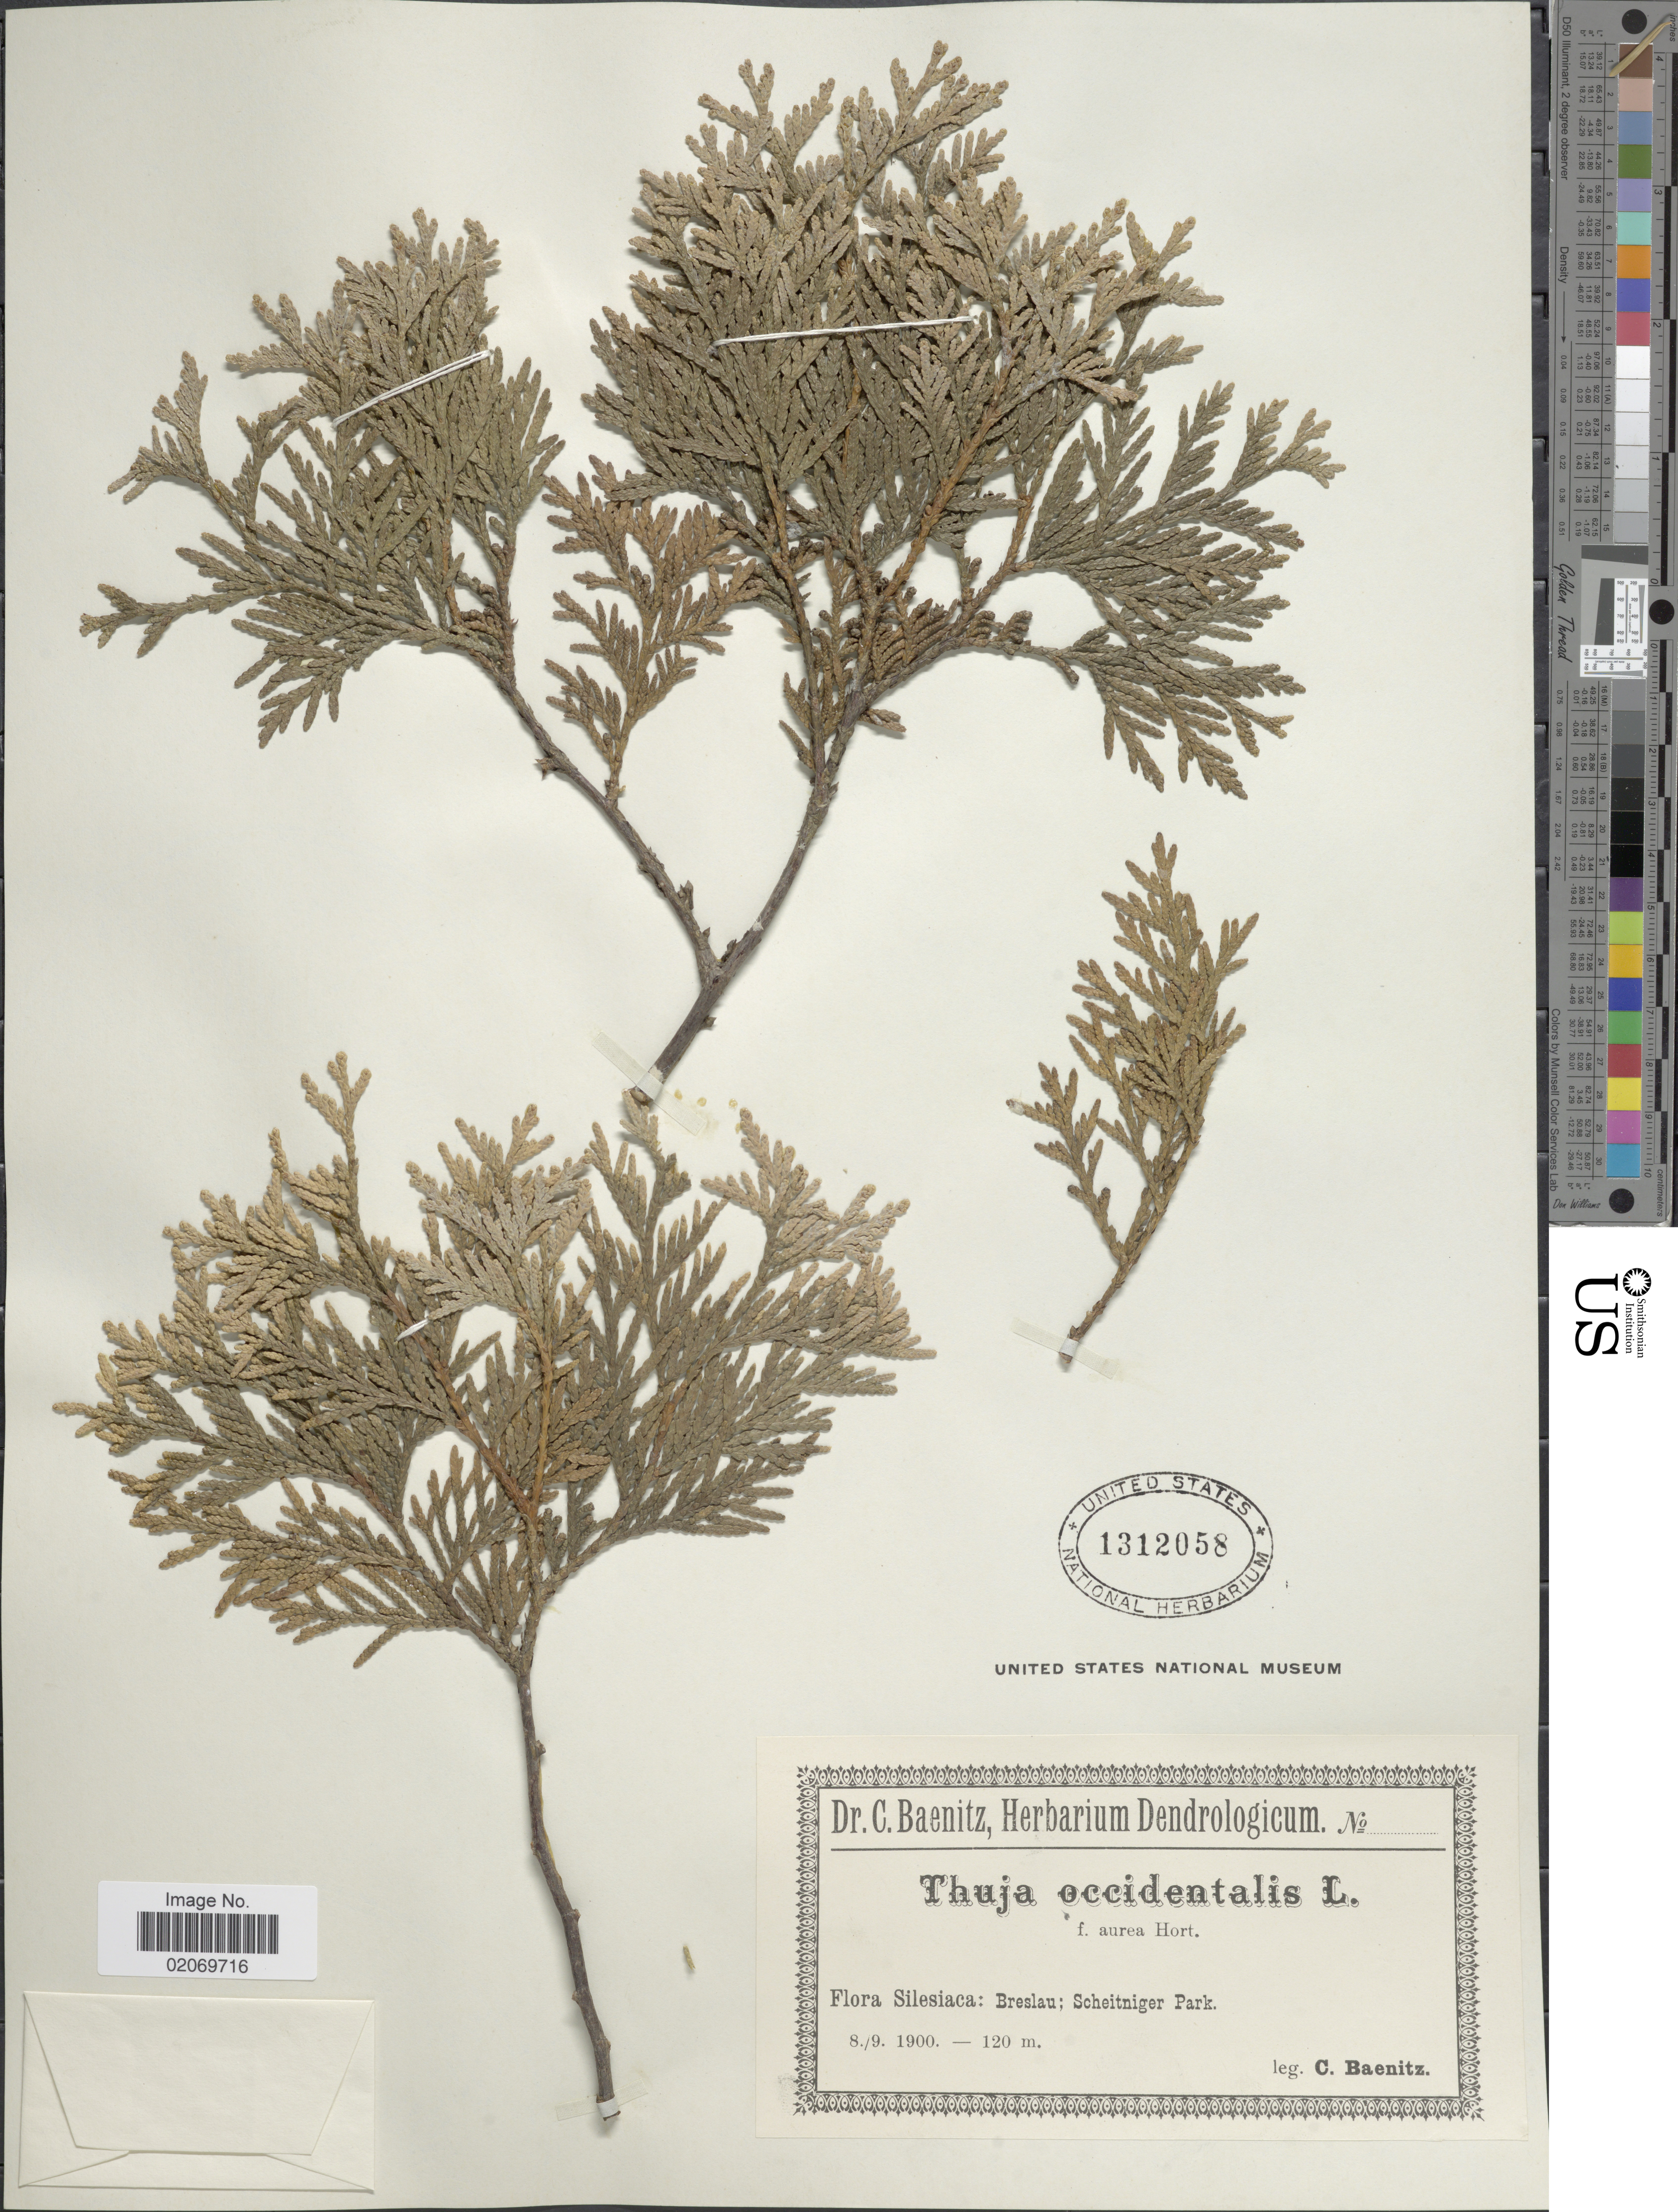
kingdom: Plantae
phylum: Tracheophyta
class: Pinopsida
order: Pinales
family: Cupressaceae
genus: Thuja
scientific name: Thuja occidentalis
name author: L.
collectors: C. G. Baenitz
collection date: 1900-09-08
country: Poland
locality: Silesiaca: Breslau; Scheitniger Park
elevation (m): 120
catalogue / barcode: US 1312058